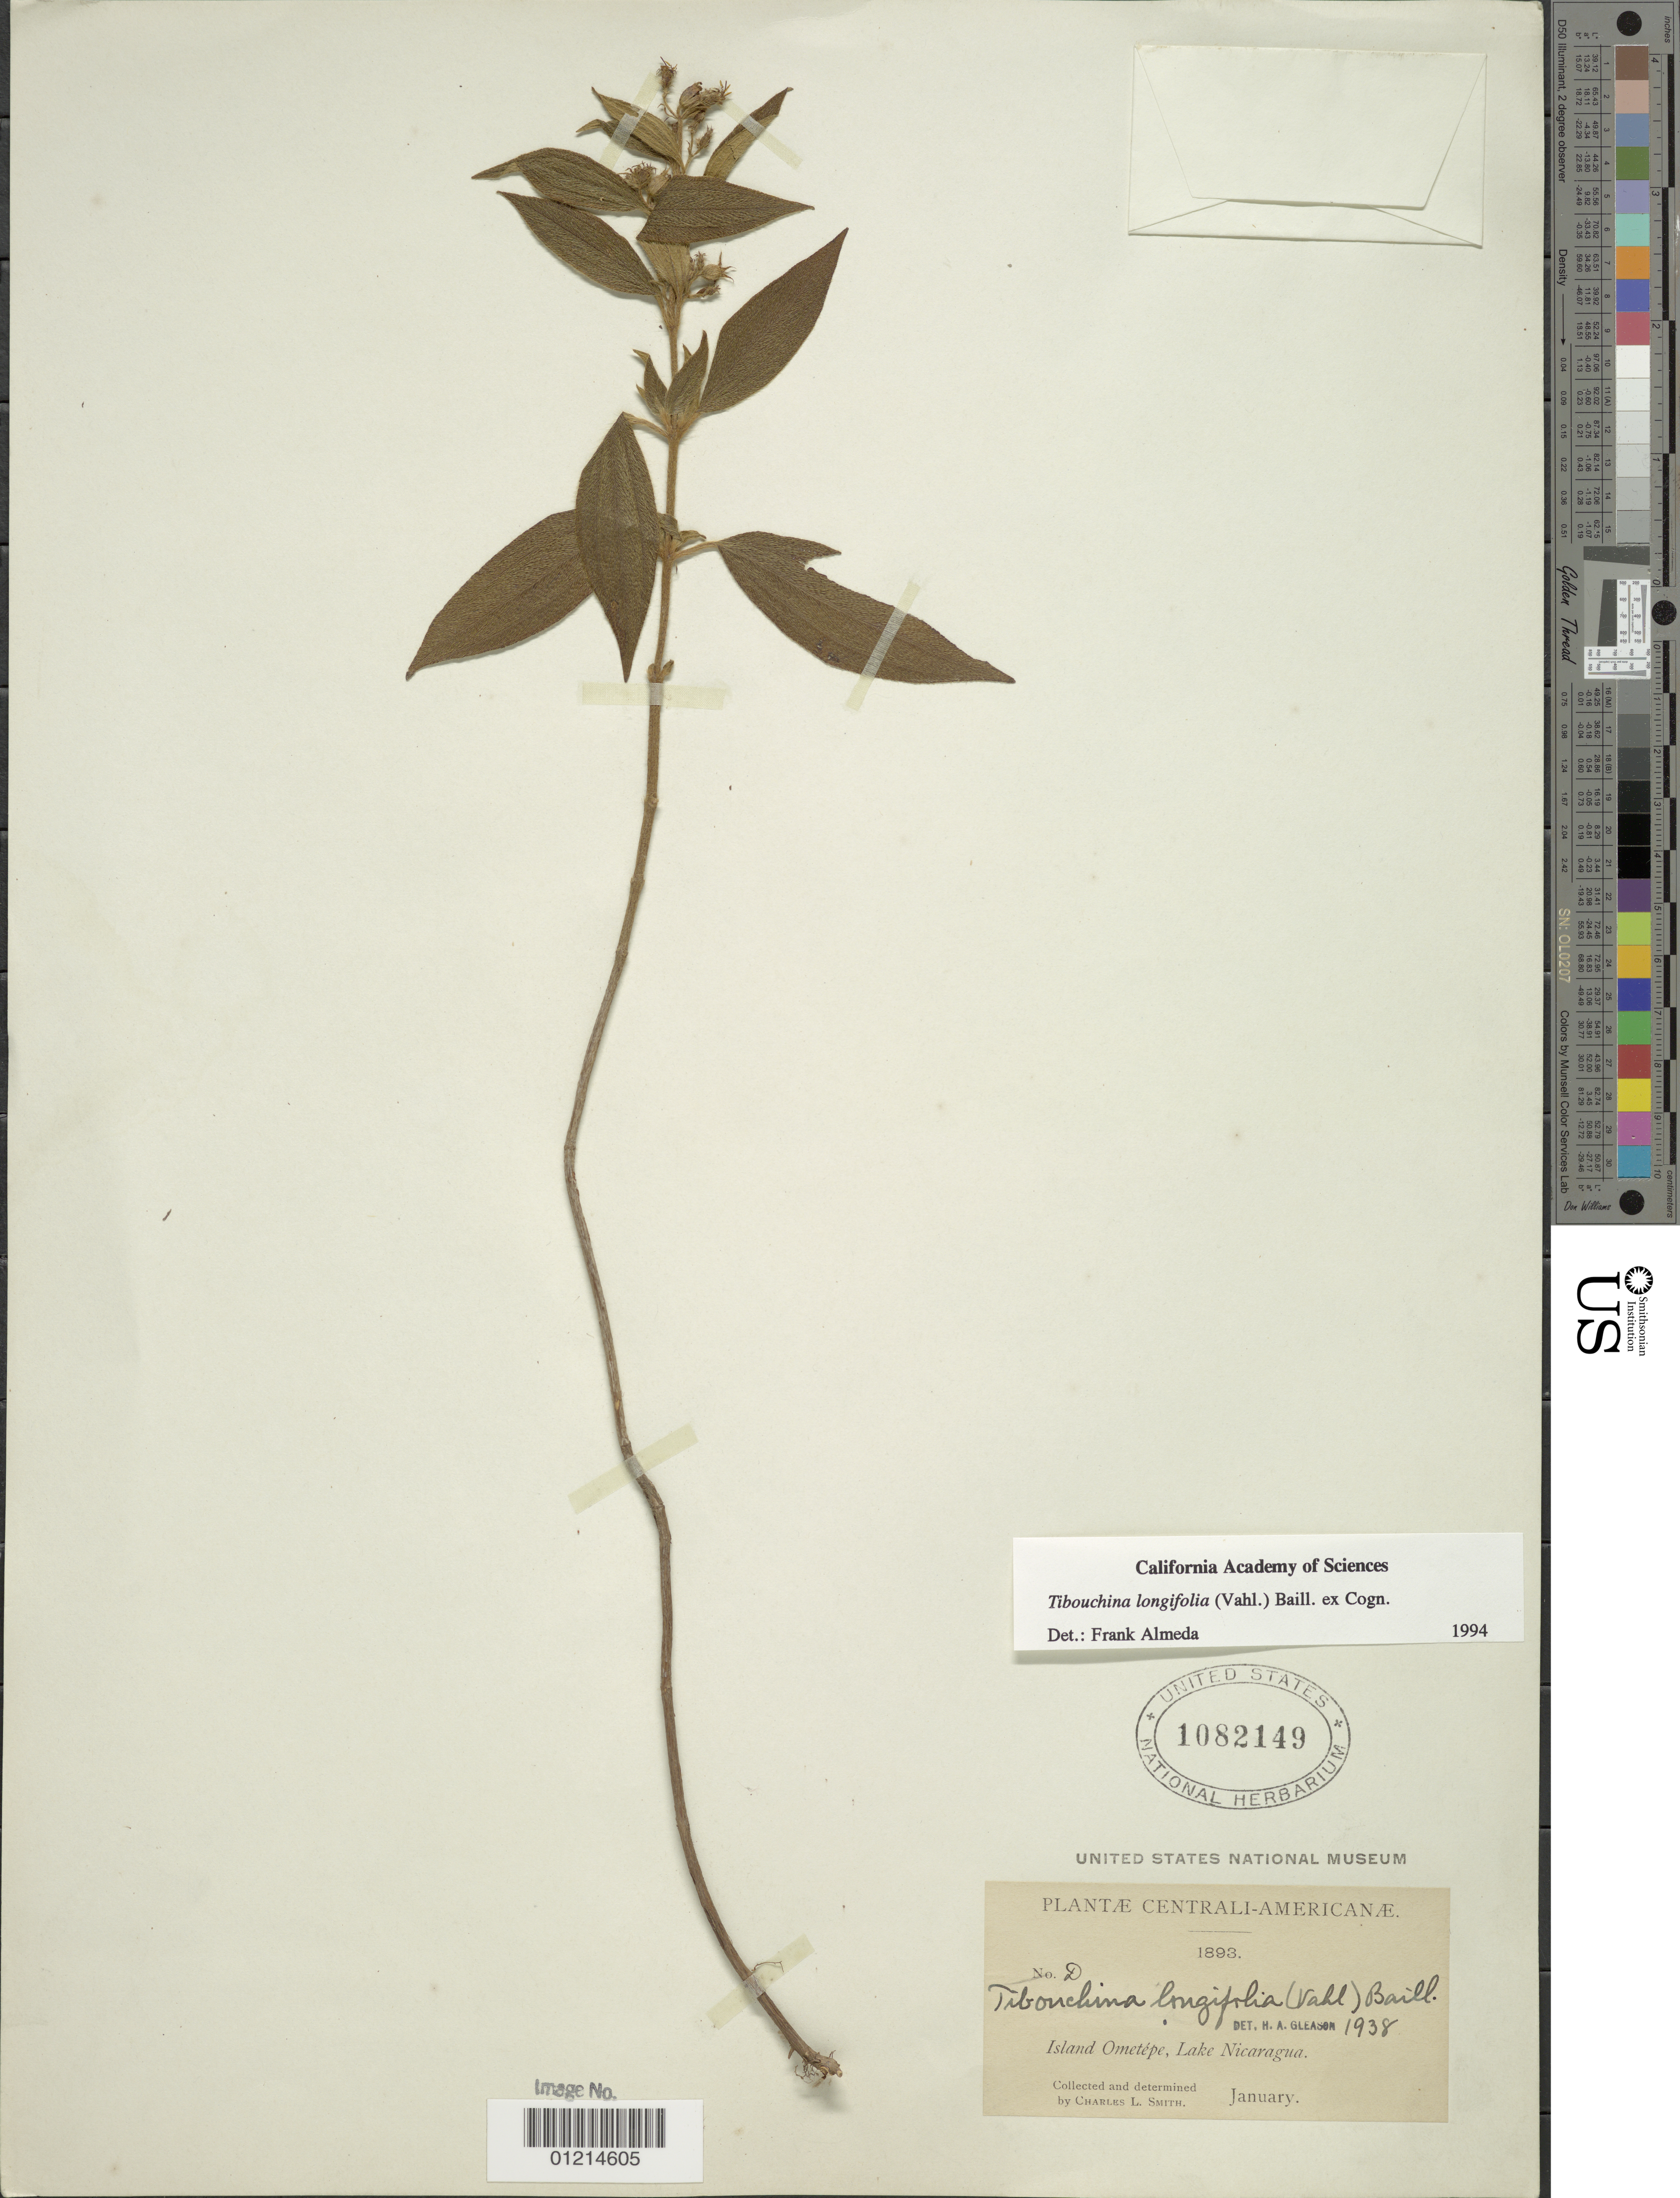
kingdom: Plantae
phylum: Tracheophyta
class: Magnoliopsida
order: Myrtales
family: Melastomataceae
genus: Chaetogastra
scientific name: Chaetogastra longifolia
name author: (Vahl) DC.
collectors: C. L. Smith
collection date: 1893-01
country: Nicaragua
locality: Island Ometepe, Lake Nicaragua, on the foot of Ometepe volcano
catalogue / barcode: US 1082149